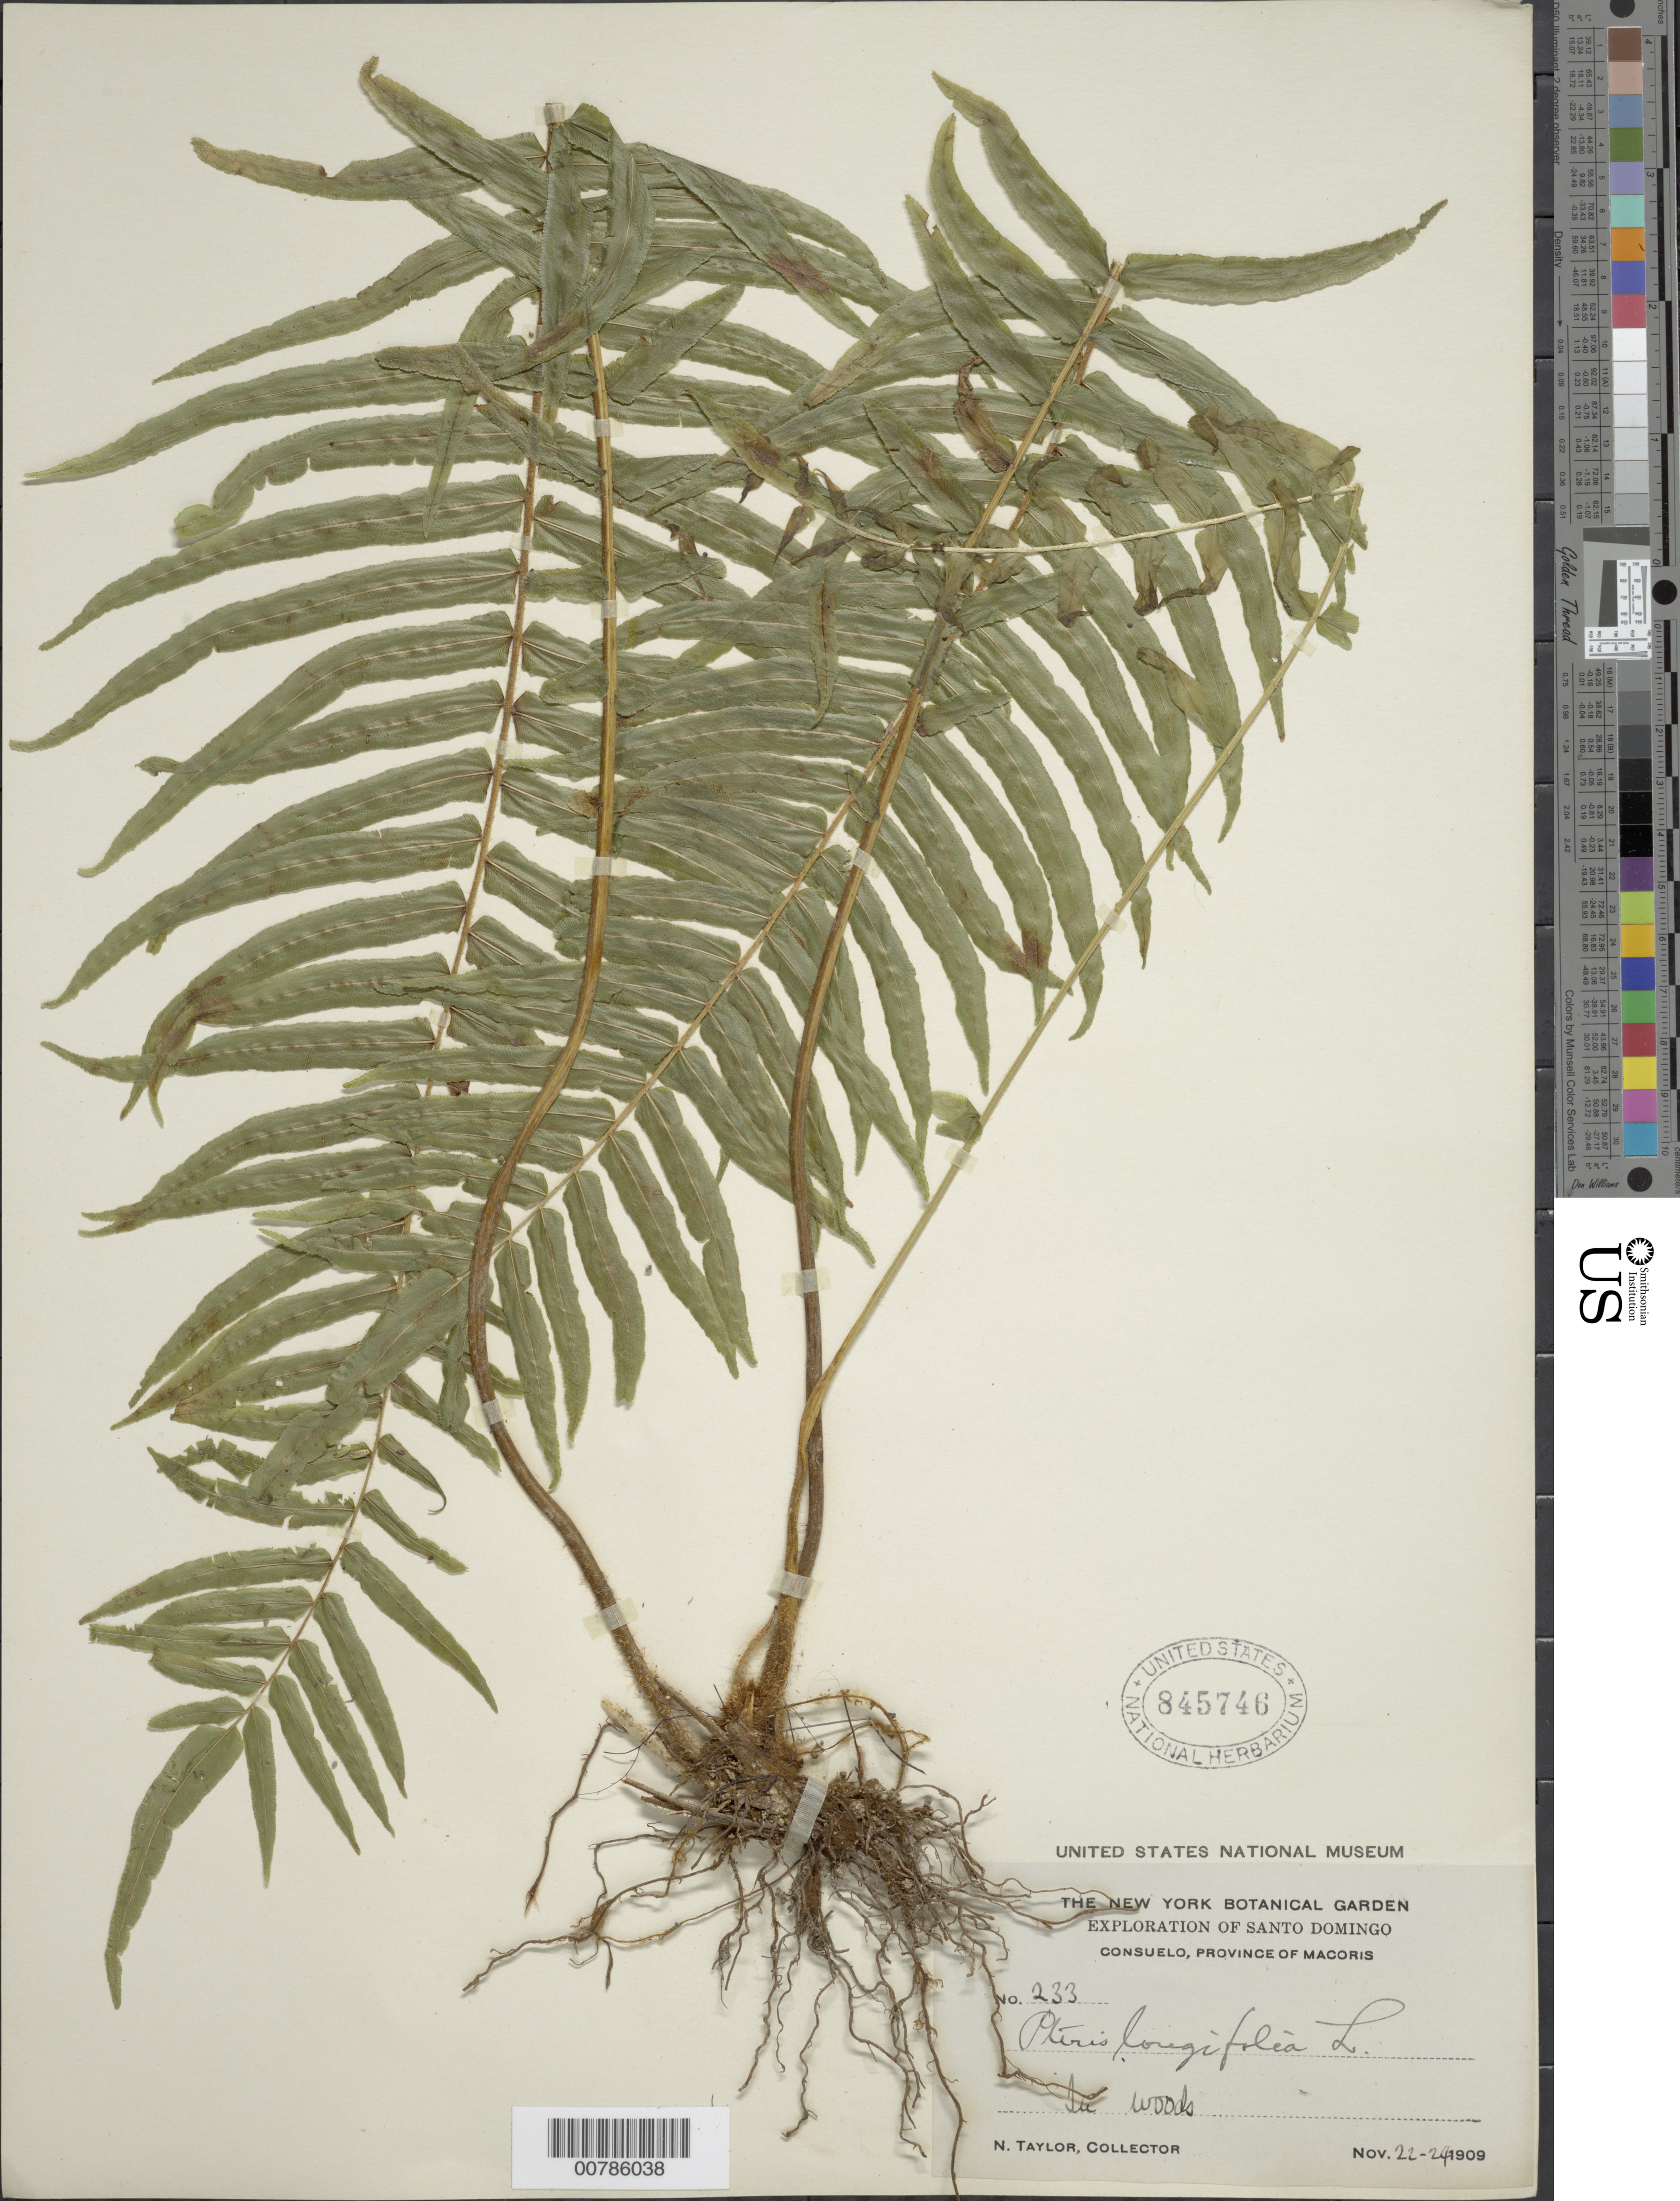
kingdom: Plantae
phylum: Tracheophyta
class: Polypodiopsida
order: Polypodiales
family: Pteridaceae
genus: Pteris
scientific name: Pteris longifolia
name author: L.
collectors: N. Taylor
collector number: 233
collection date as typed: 22 Nov 1909 24 Nov 1901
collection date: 1909-11-22/1909-11-24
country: Dominican Republic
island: Hispaniola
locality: Prov Macoris, Consuelo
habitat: In woods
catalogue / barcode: US 845746